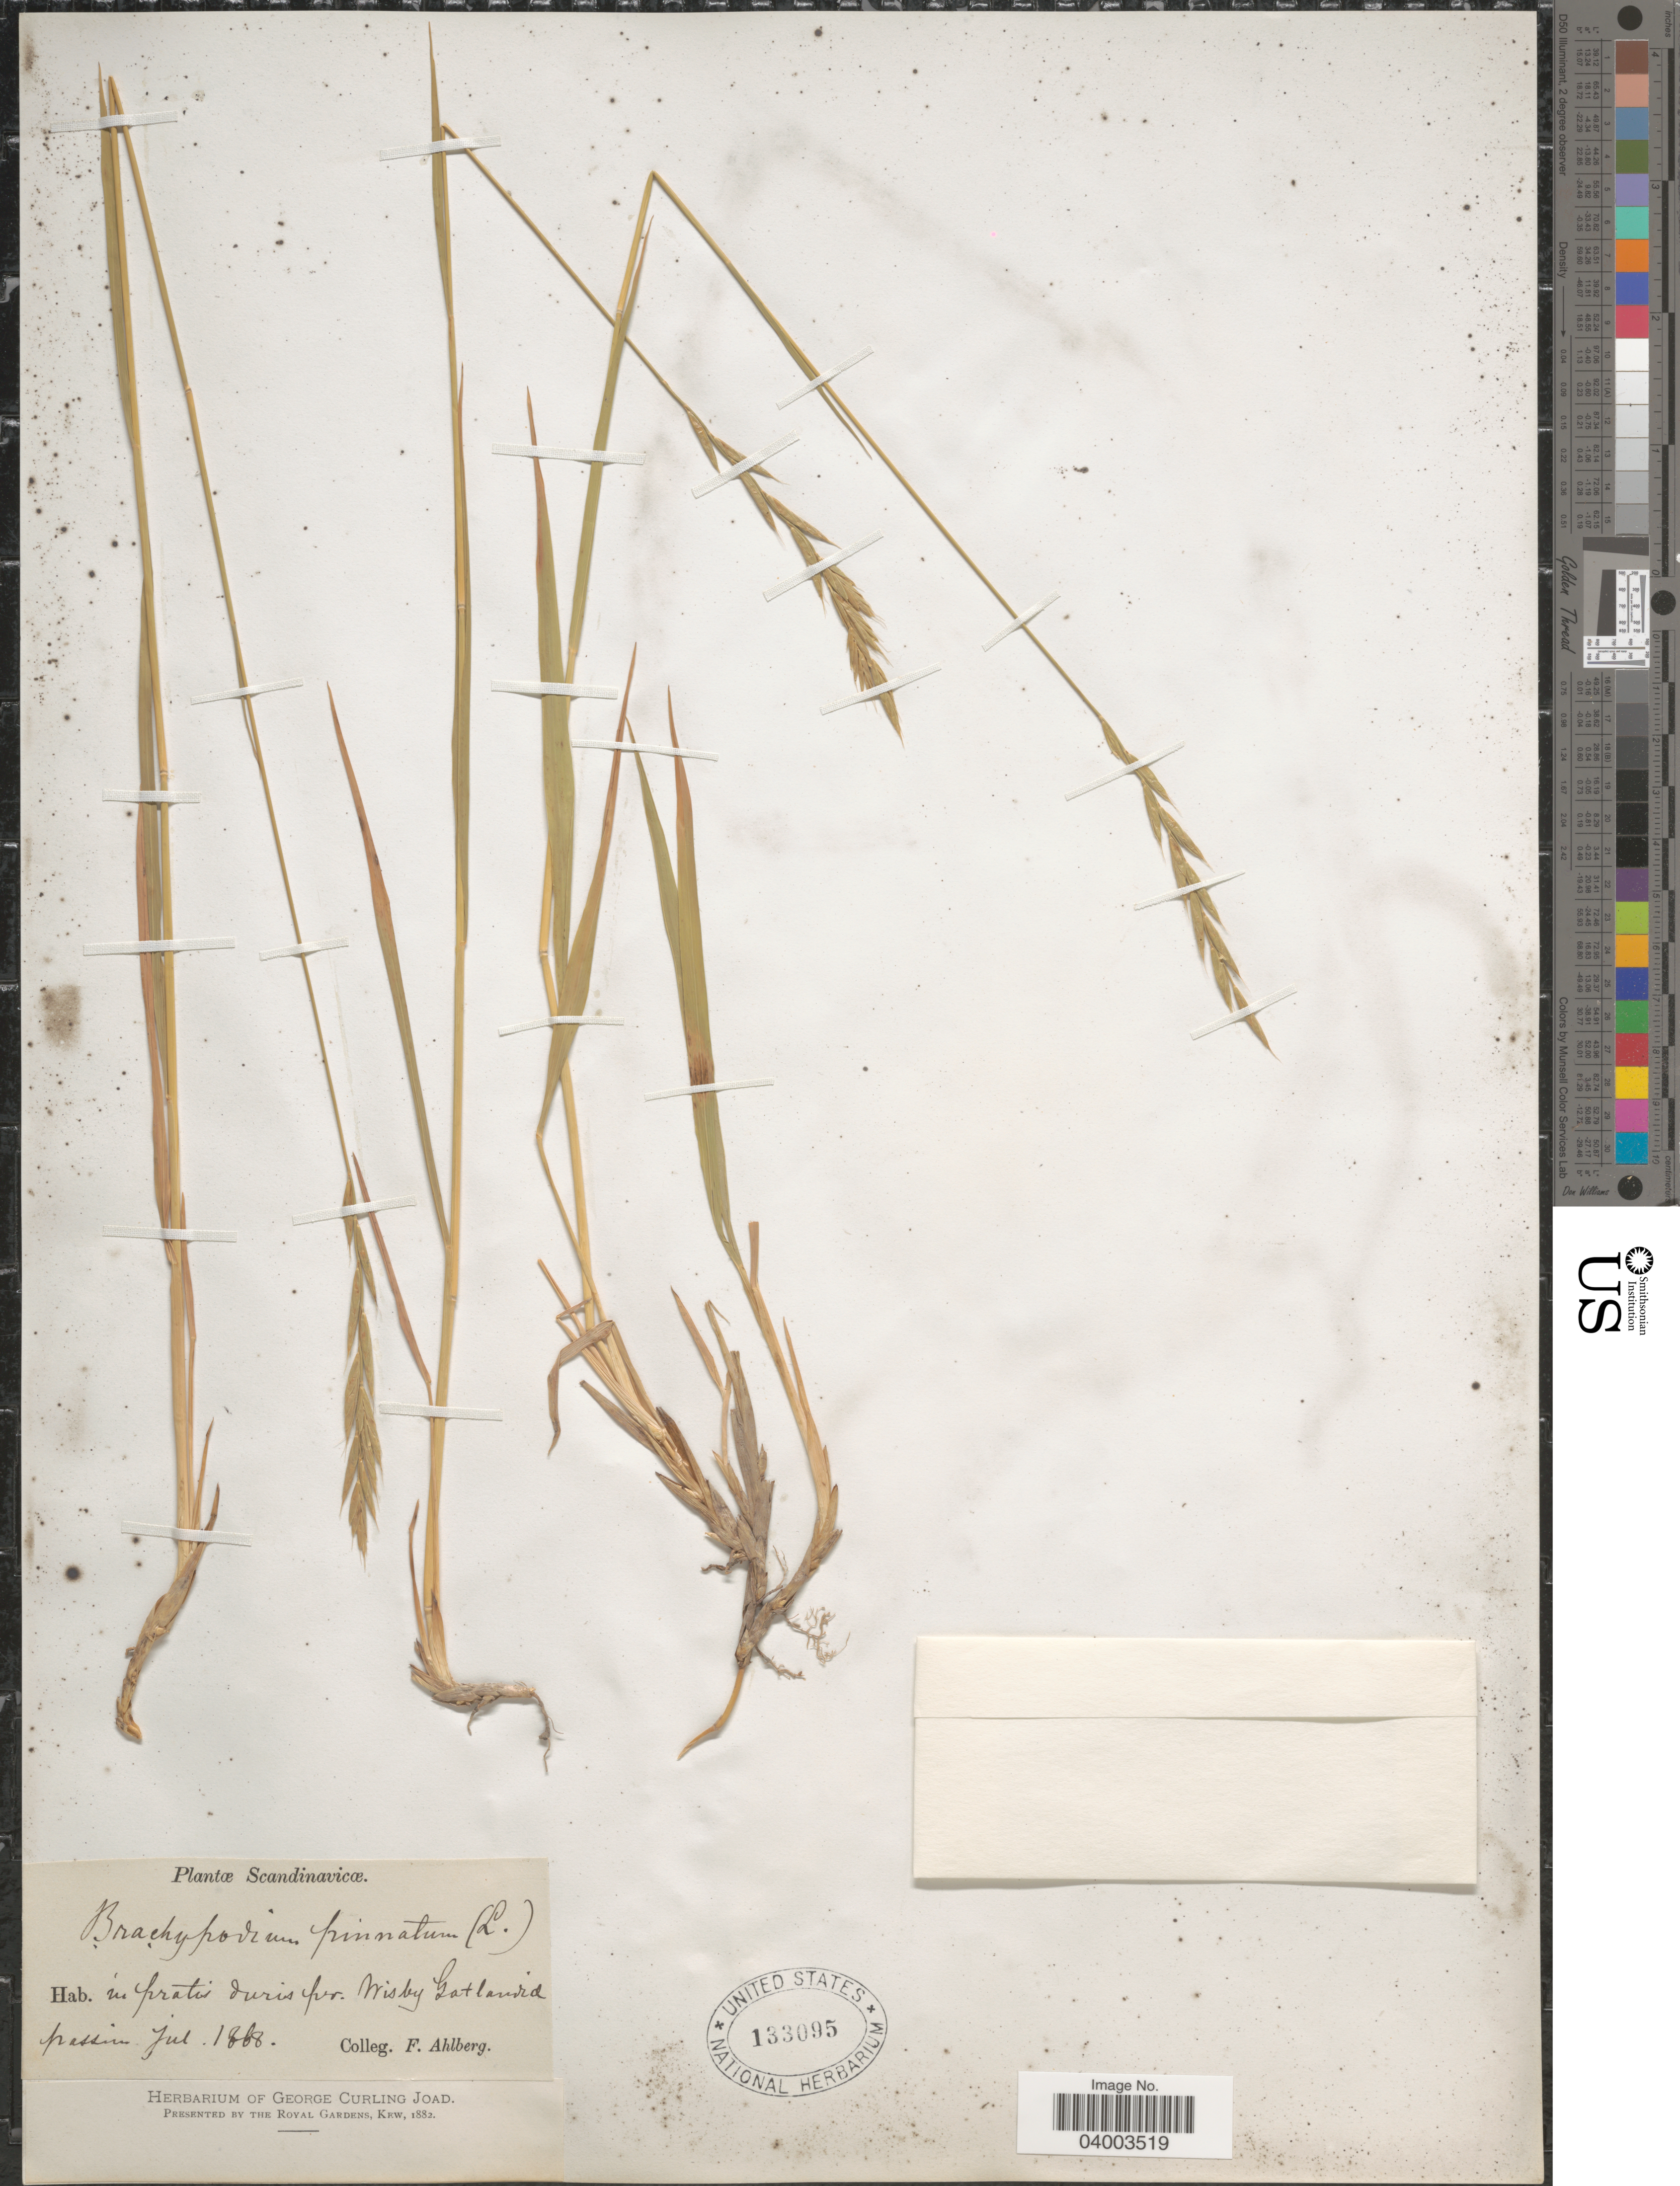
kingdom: Plantae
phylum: Tracheophyta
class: Liliopsida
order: Poales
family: Poaceae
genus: Brachypodium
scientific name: Brachypodium pinnatum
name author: (L.) P. Beauv.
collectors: F. Ahlberg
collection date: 1868-07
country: Sweden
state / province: Gotland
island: Gotland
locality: Scandinavicæ. In pratis duris fur. Wisby Gotlands passio.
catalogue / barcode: US 133095